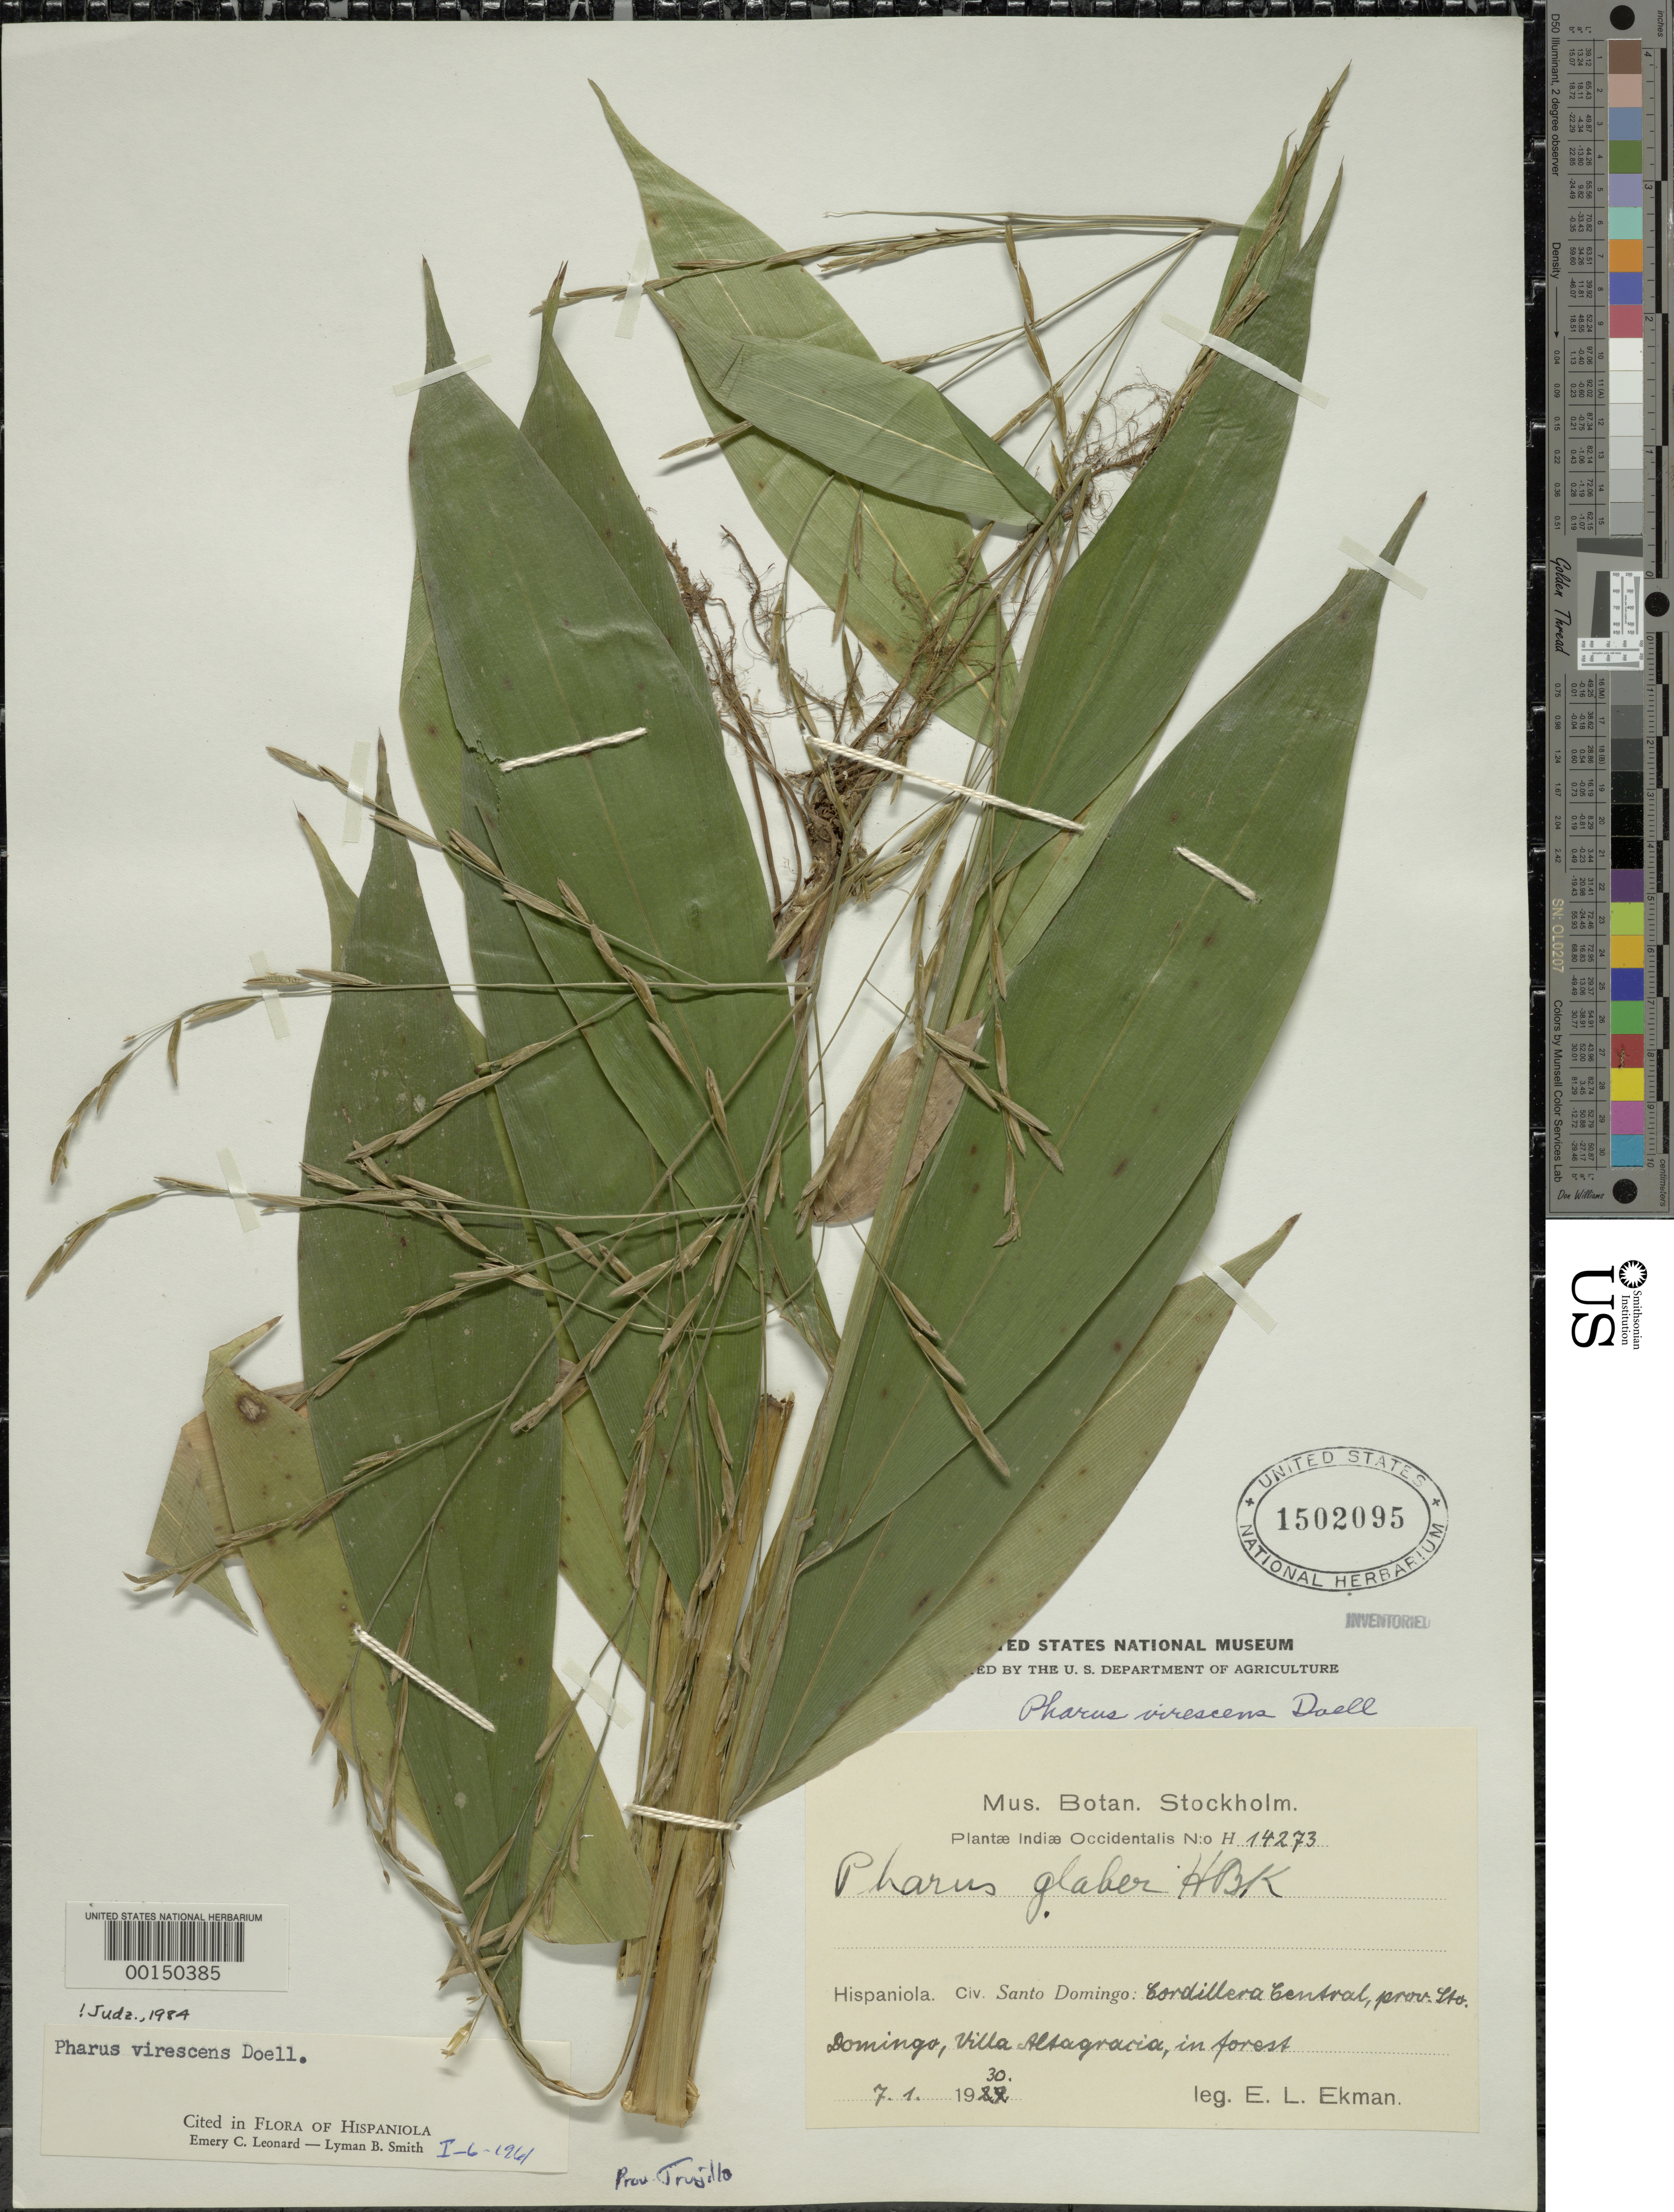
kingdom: Plantae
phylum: Tracheophyta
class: Liliopsida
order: Poales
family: Poaceae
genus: Pharus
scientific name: Pharus virescens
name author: Döll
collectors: E. L. Ekman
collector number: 14273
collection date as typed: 07 Jan 1930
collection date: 1930-01-07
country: Dominican Republic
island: Hispaniola Island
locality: Santo Domingo.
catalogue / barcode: US 1502095